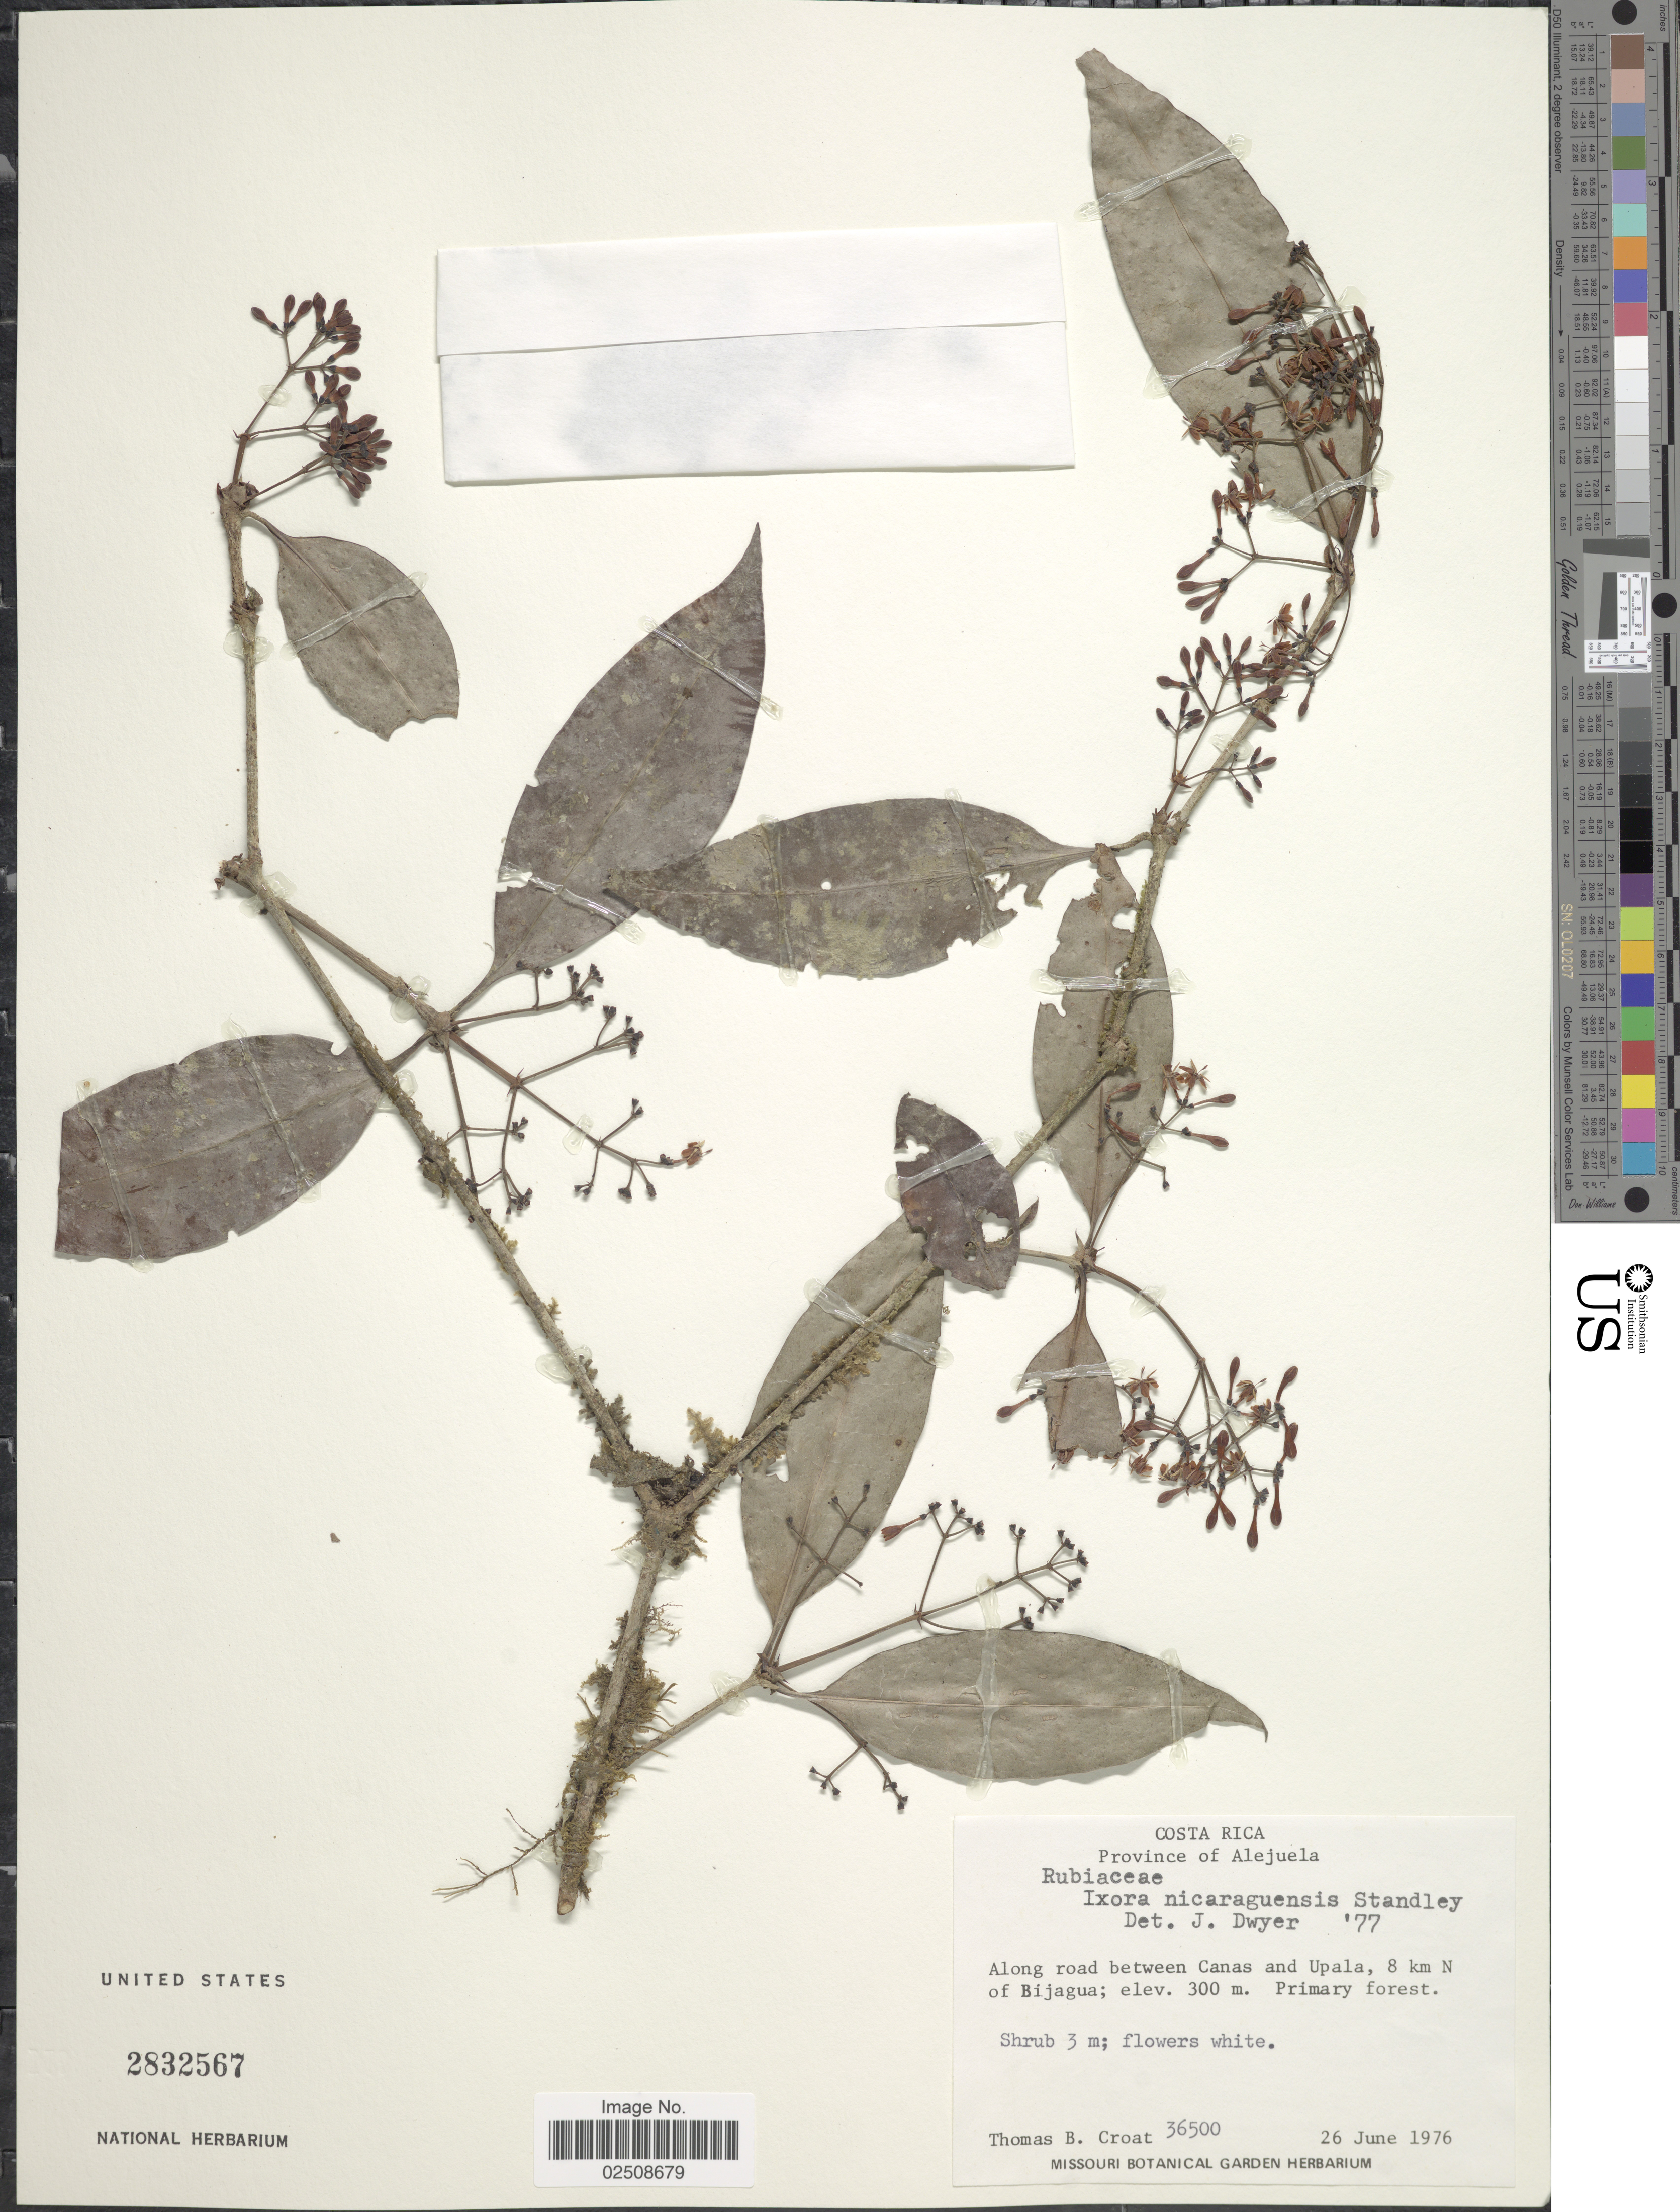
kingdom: Plantae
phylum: Tracheophyta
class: Magnoliopsida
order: Gentianales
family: Rubiaceae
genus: Ixora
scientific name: Ixora nicaraguensis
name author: Wernham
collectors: T. B. Croat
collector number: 36500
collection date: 1976-06-26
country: Costa Rica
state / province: Alajuela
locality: Province of Alejuela. Along road between Canas and Upala, 8 km N of Bijagua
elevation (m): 300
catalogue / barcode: US 2832567